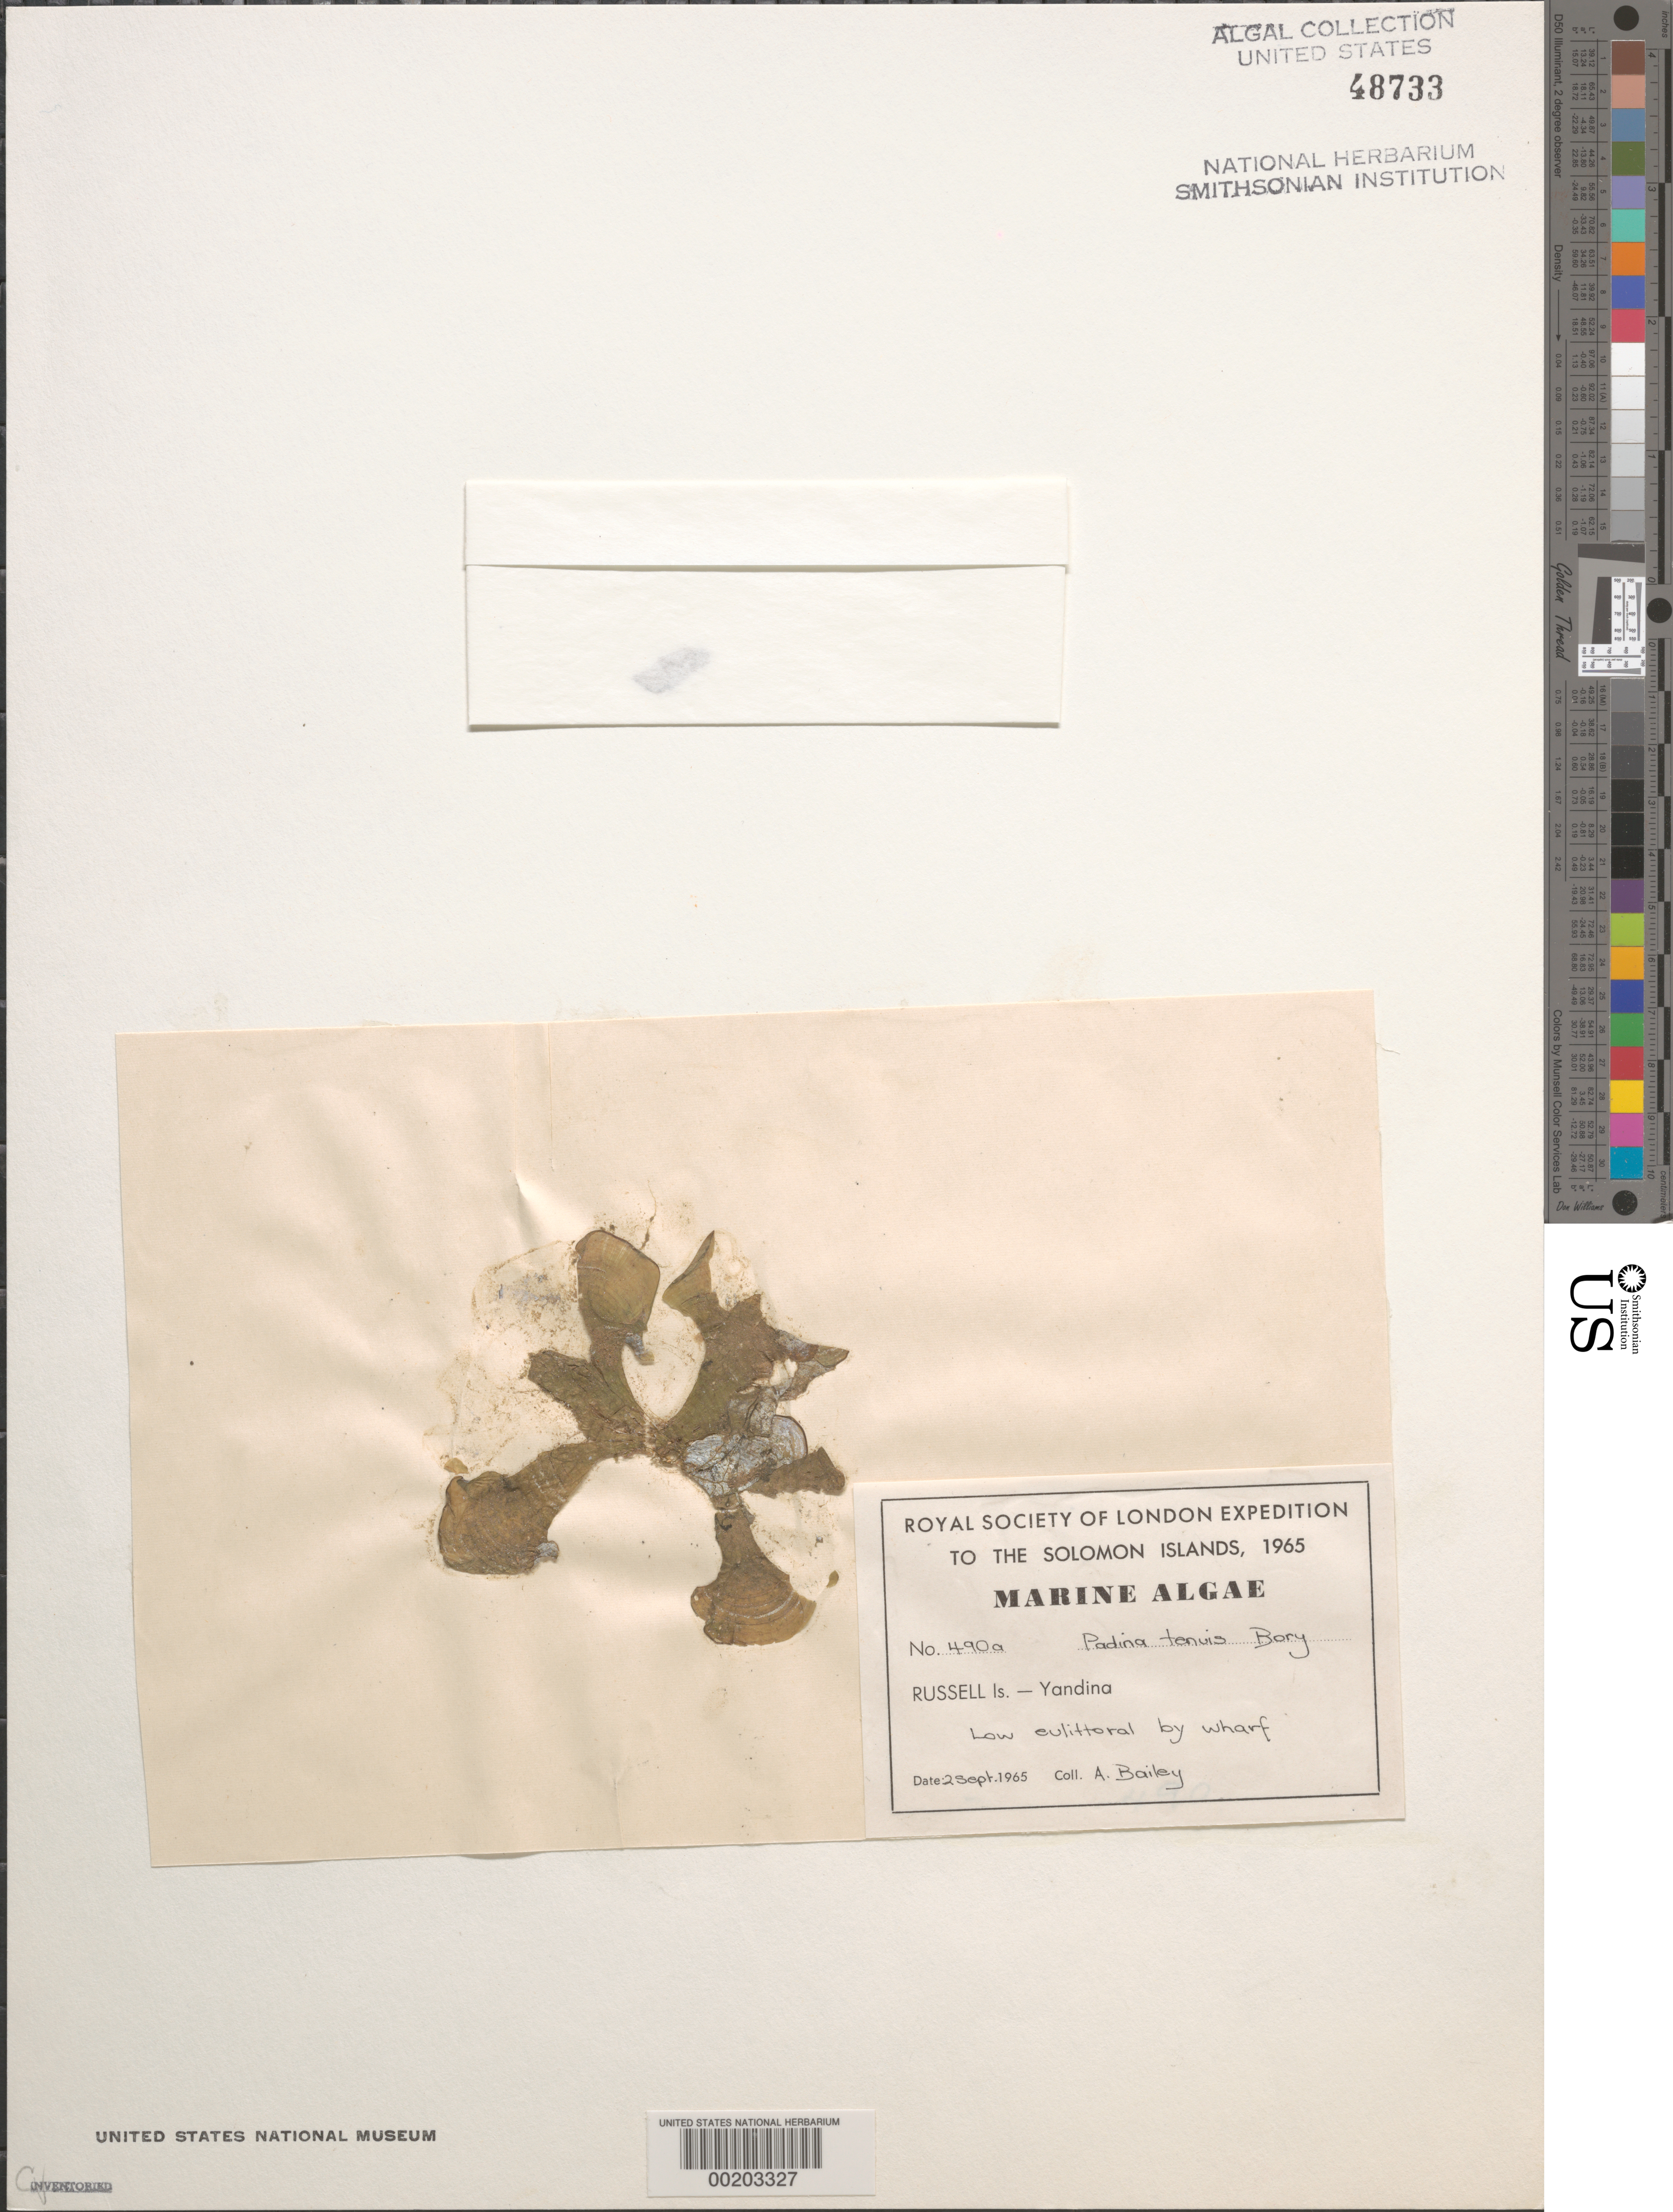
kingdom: Chromista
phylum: Ochrophyta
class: Phaeophyceae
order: Dictyotales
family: Dictyotaceae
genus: Padina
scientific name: Padina boryana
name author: Thivy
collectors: A. Bailey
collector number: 490a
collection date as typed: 02 Sep 1965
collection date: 1965-09-02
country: Solomon Islands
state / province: Central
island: Mbanika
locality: Yandina (town)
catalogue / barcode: US 48733